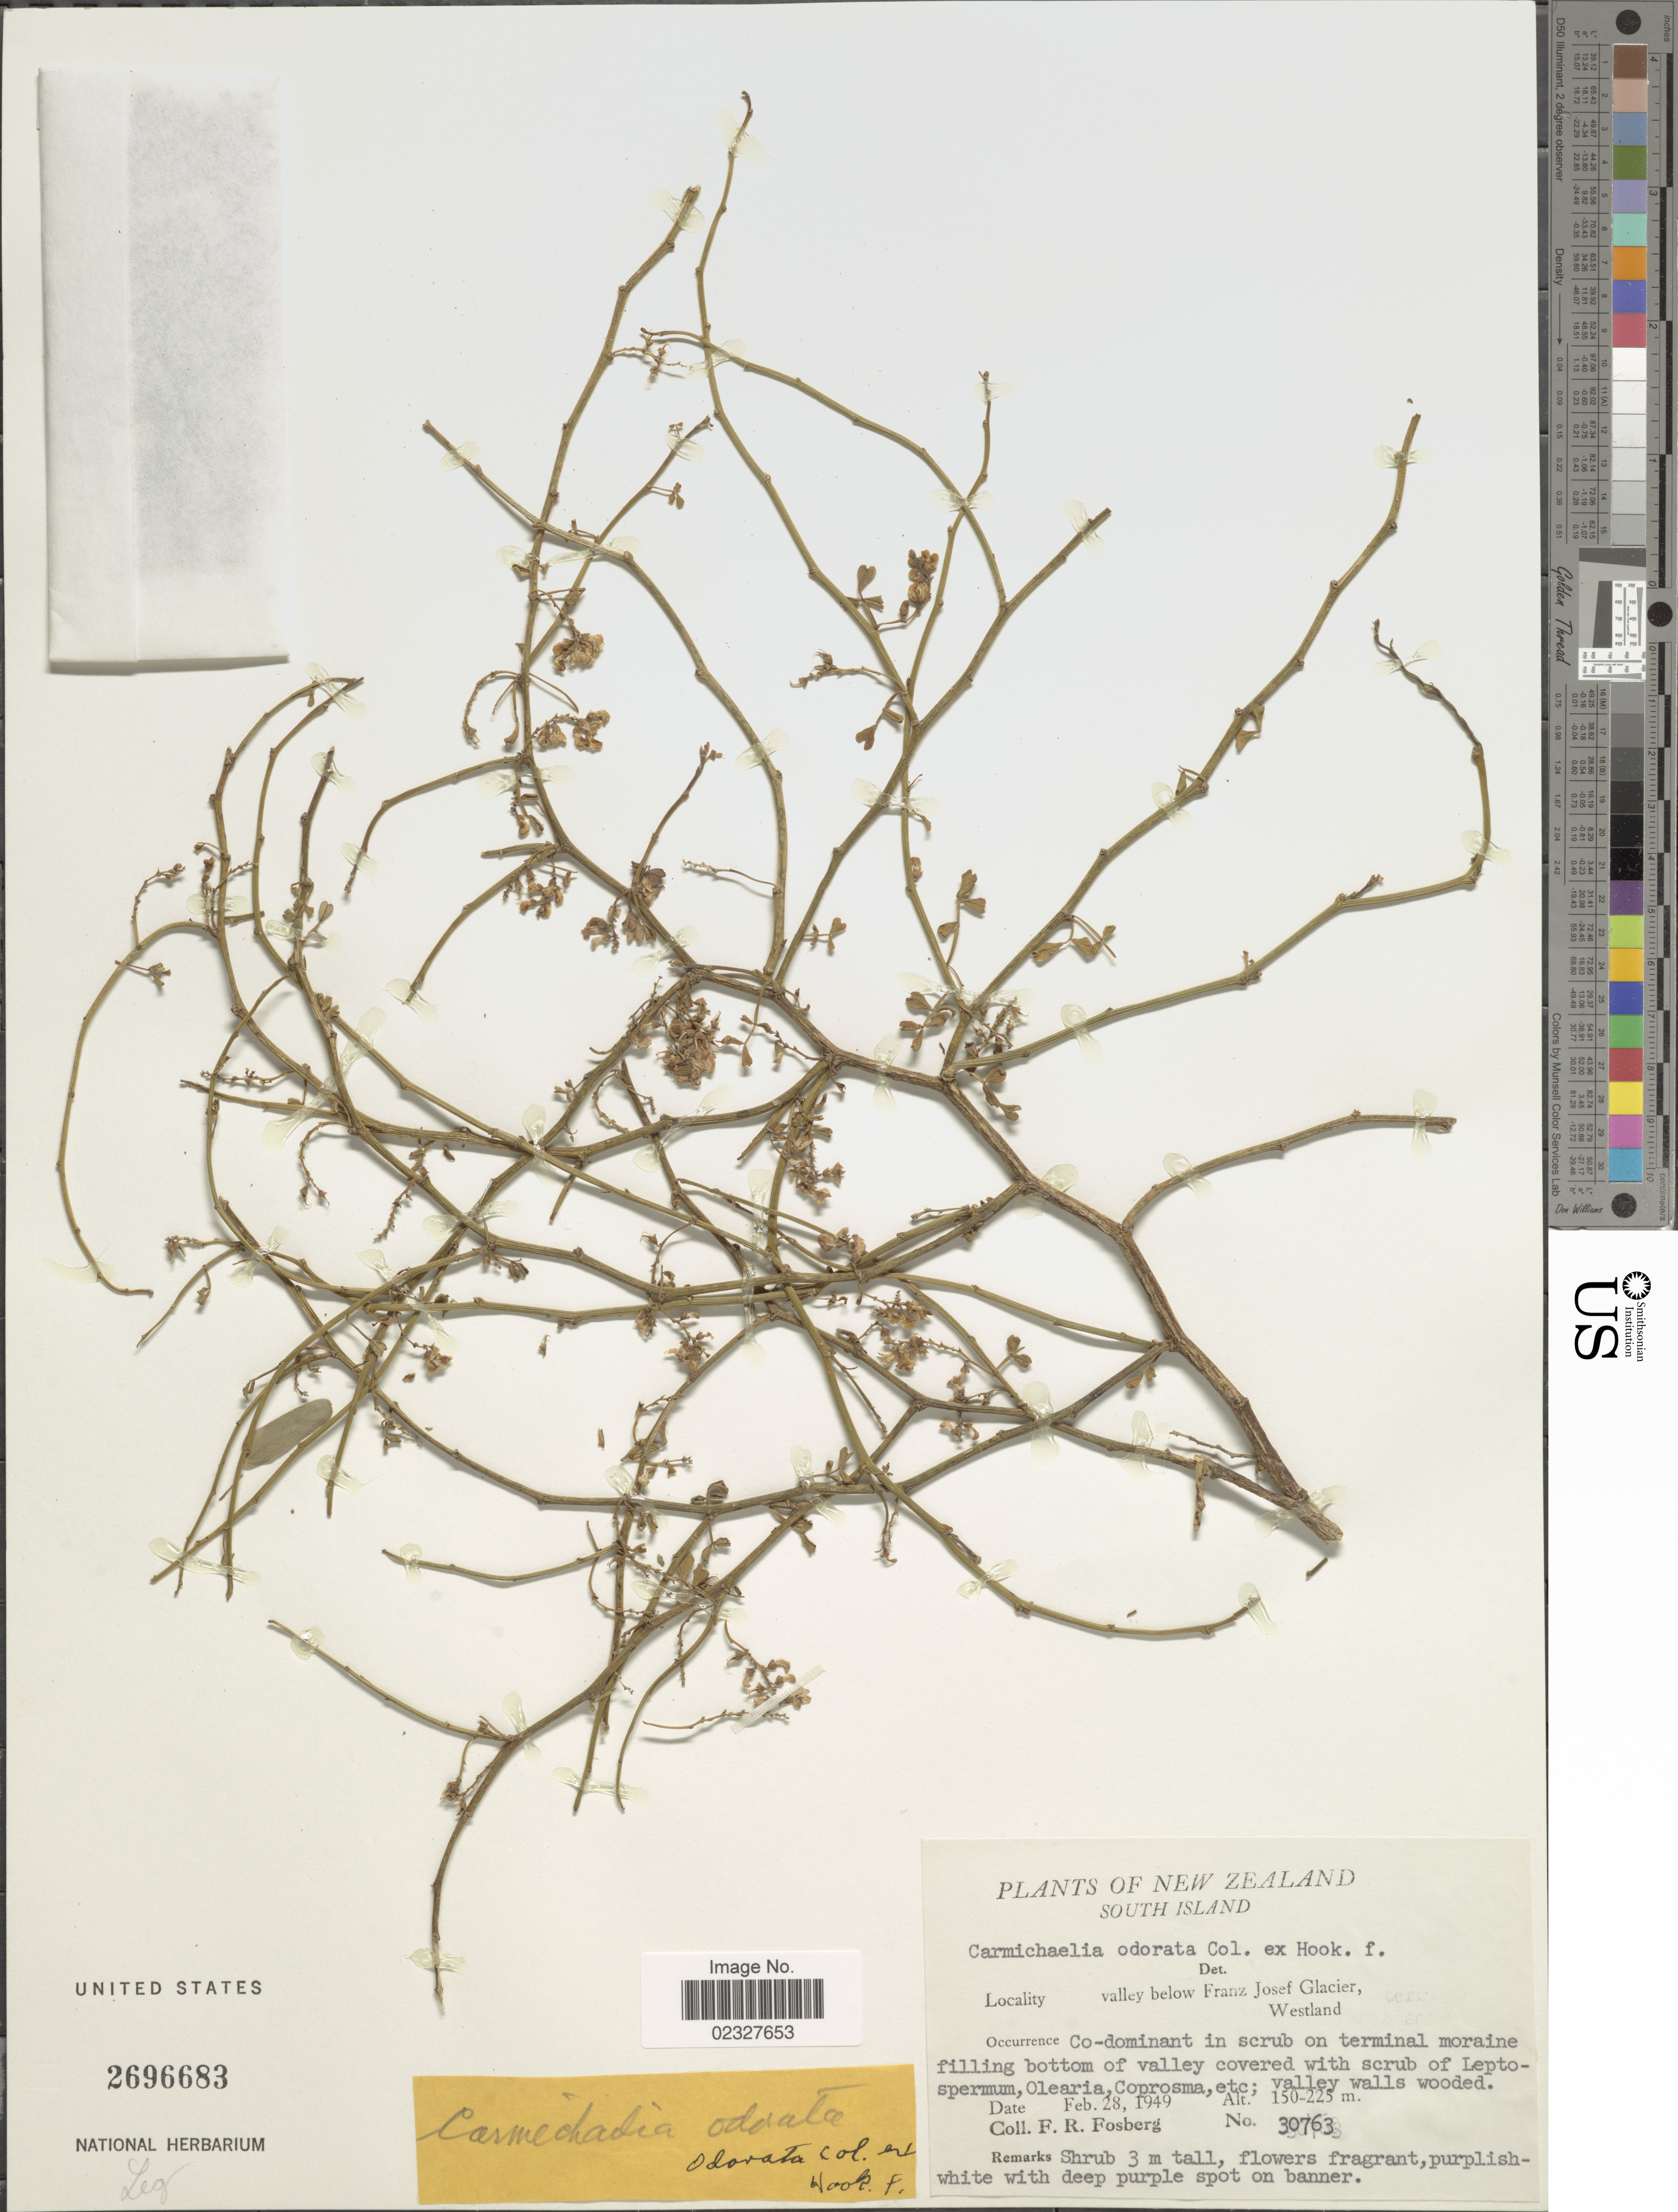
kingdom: Plantae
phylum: Tracheophyta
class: Magnoliopsida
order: Fabales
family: Fabaceae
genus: Carmichaelia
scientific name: Carmichaelia odorata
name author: Colenso ex Hook. f.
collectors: F. R. Fosberg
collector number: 30763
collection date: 1949-02-28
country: New Zealand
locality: New Zealand, South Island. Valley below Franz Josef Galcier, Westland.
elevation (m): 150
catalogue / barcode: US 2696683